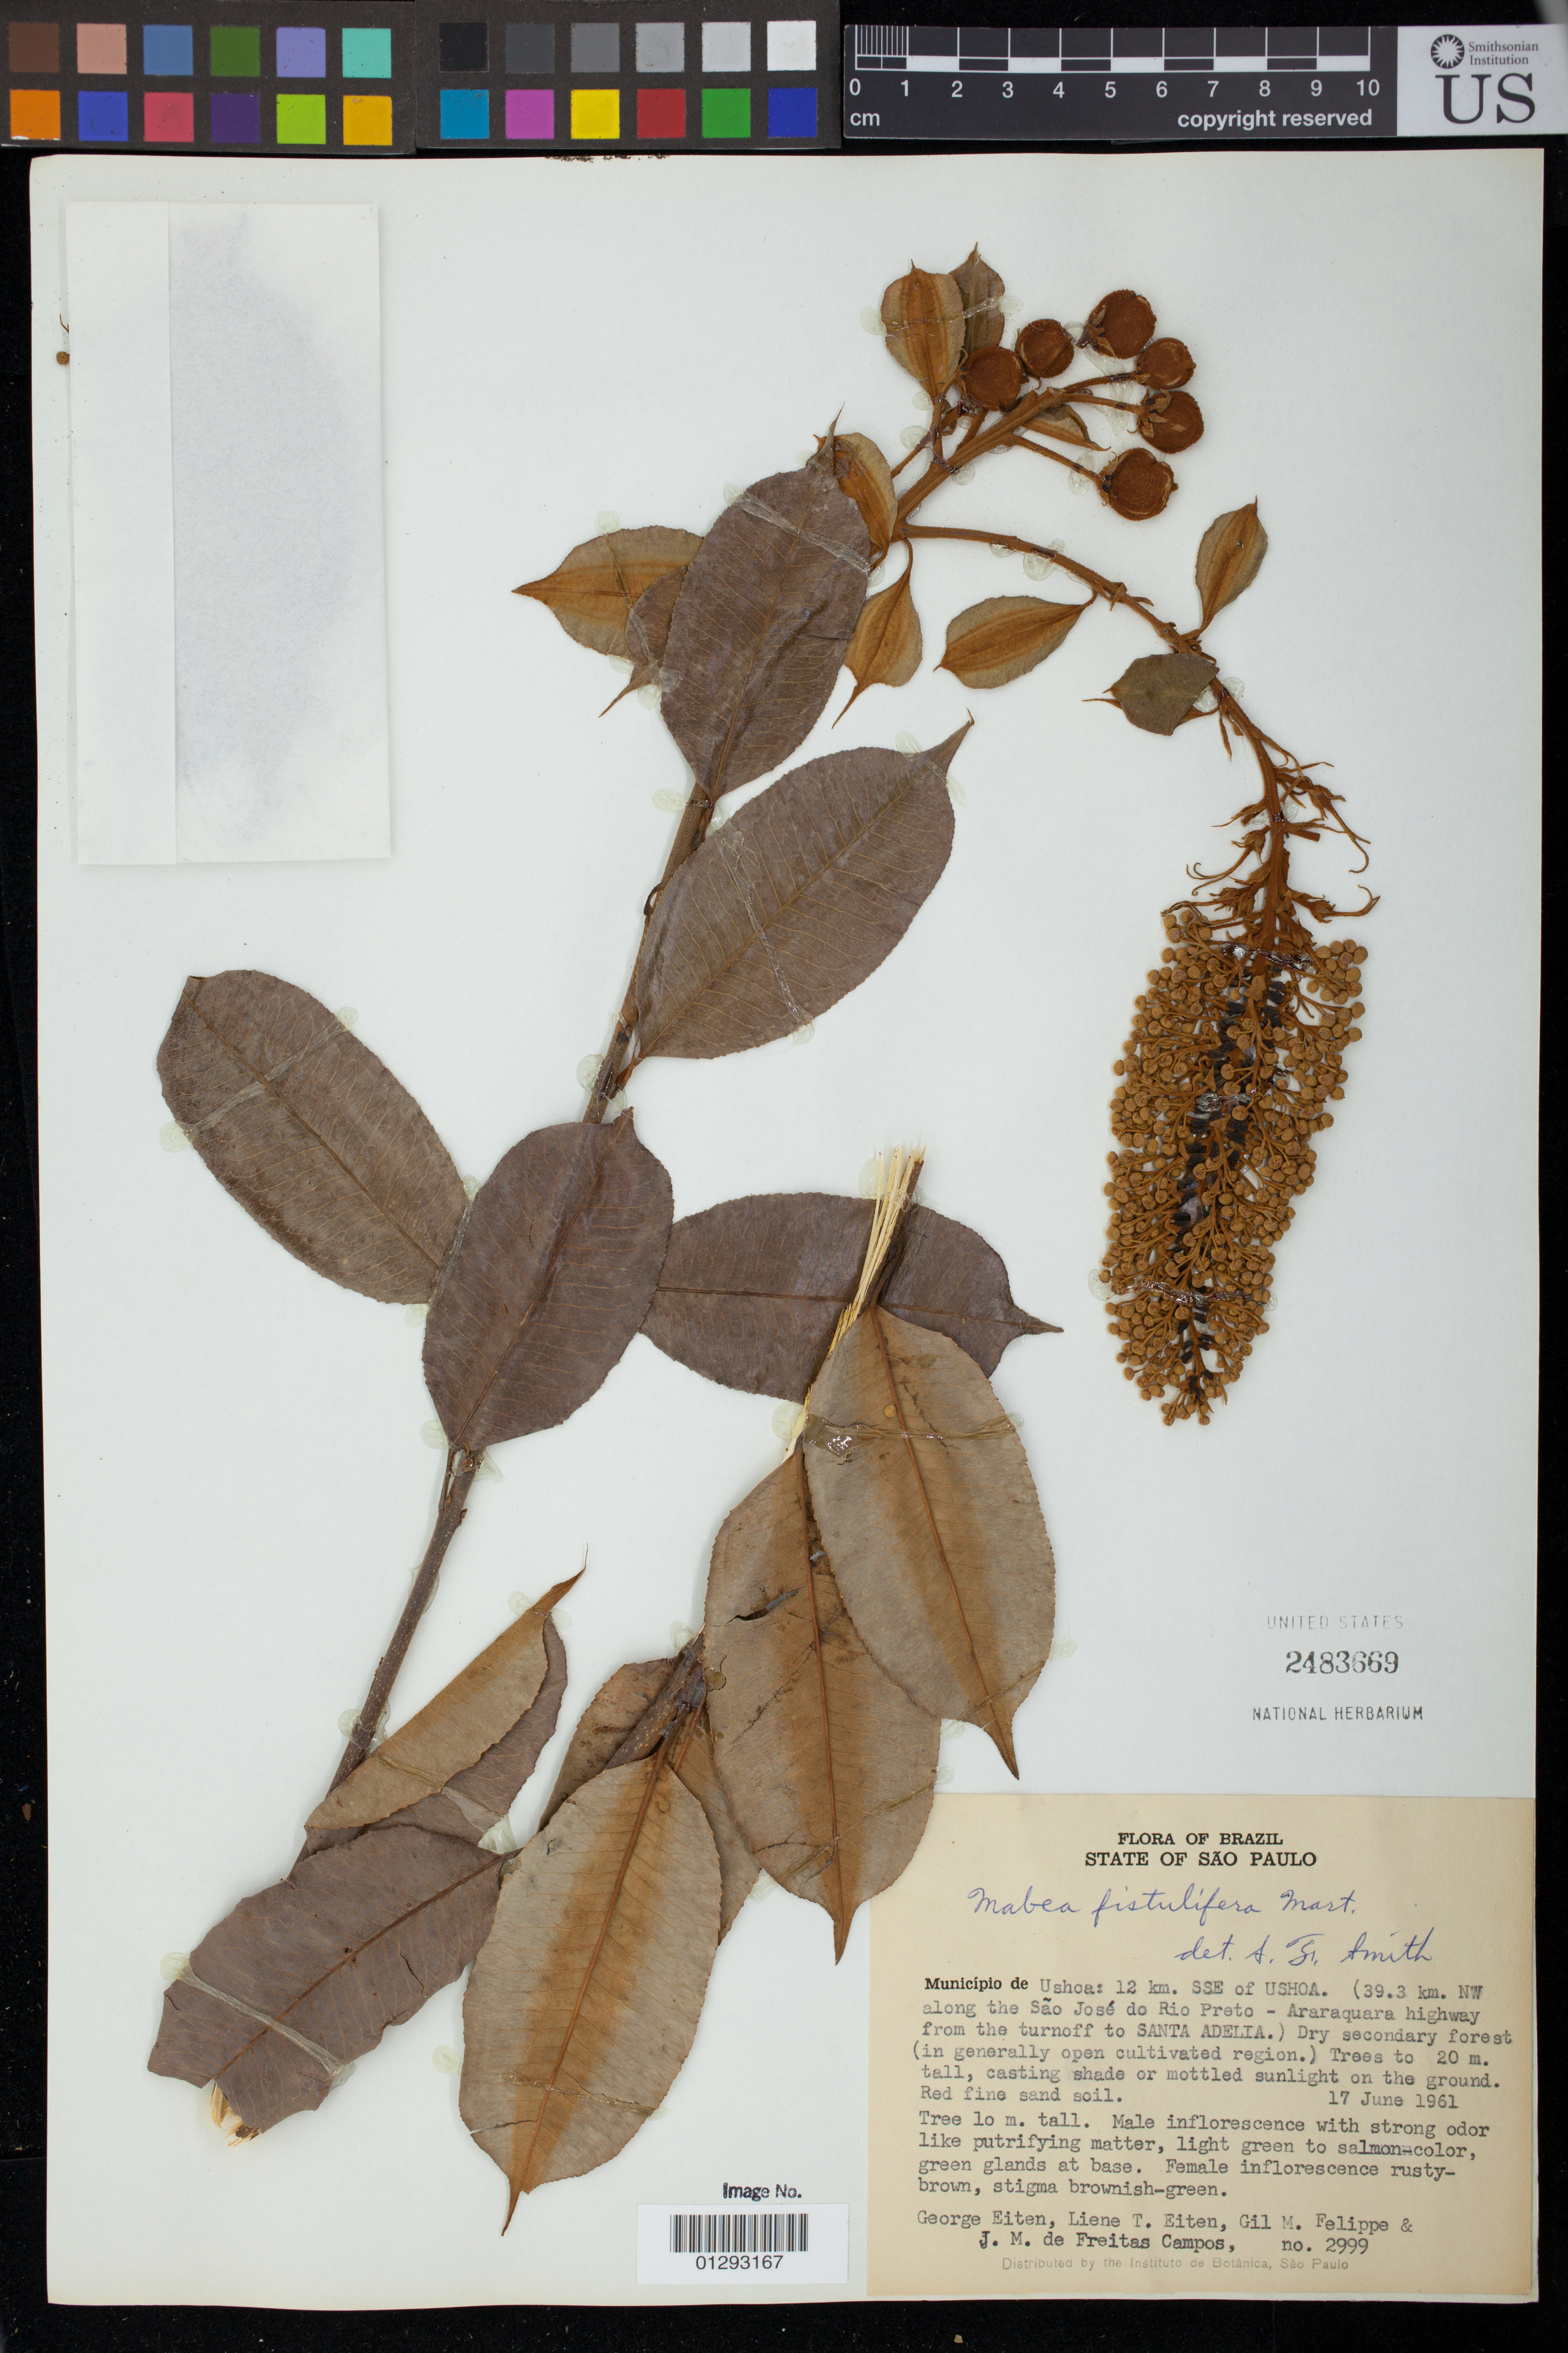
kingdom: Plantae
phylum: Tracheophyta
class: Magnoliopsida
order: Malpighiales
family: Euphorbiaceae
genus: Mabea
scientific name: Mabea fistulifera subsp. fistulifera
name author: Mart.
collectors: G. Eiten, L. T. Eiten, G. M. Felippe & J. M. F. Campos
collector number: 2999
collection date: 1961-06-17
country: Brazil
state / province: Sao Paulo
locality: Municipio de Ushoa: 12 km. SSE of USHOA. (39.3 km. NW along the Sao Jose do Rio Preto - Araraquara highway from the turnoff to SANTA ADELIA.)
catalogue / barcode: US 2483669